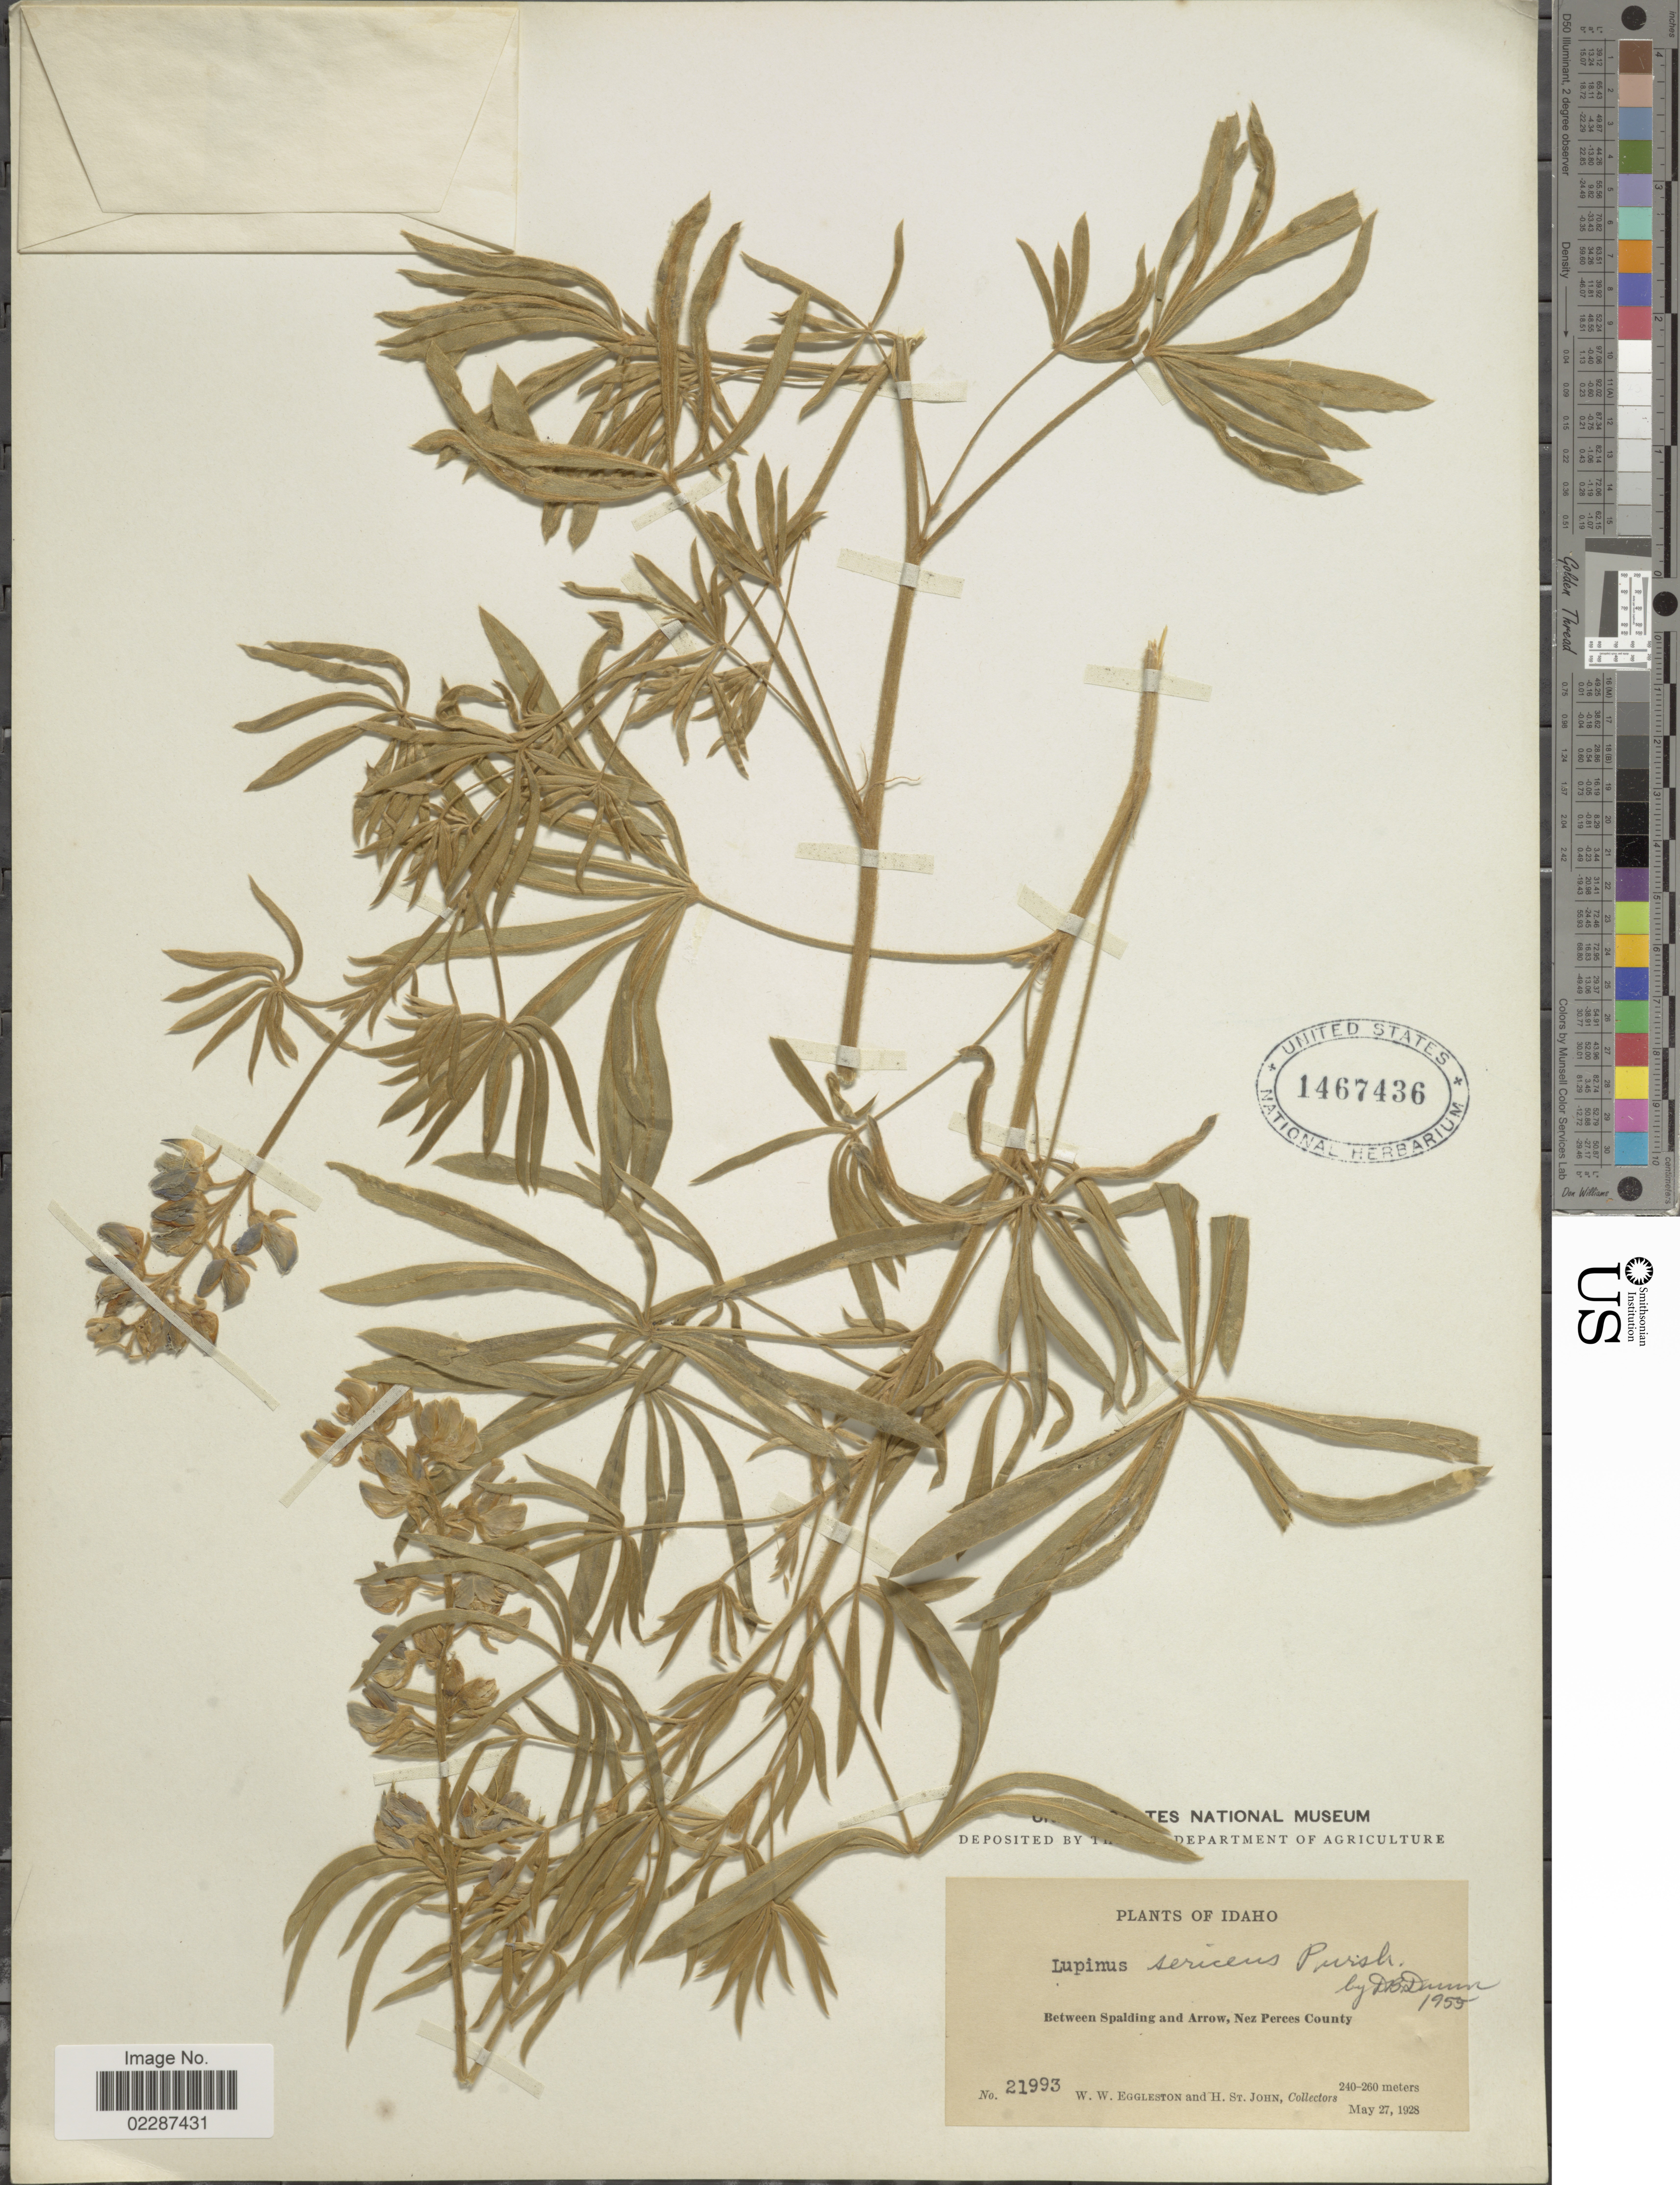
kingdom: Plantae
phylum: Tracheophyta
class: Magnoliopsida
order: Fabales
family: Fabaceae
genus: Lupinus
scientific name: Lupinus sericeus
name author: Pursh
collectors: W. W. Eggleston & H. St. John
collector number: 21993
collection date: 1928-05-27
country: United States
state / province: Idaho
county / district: Nez Perce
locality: Between Spalding and Arrow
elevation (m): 240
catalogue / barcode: US 1467436